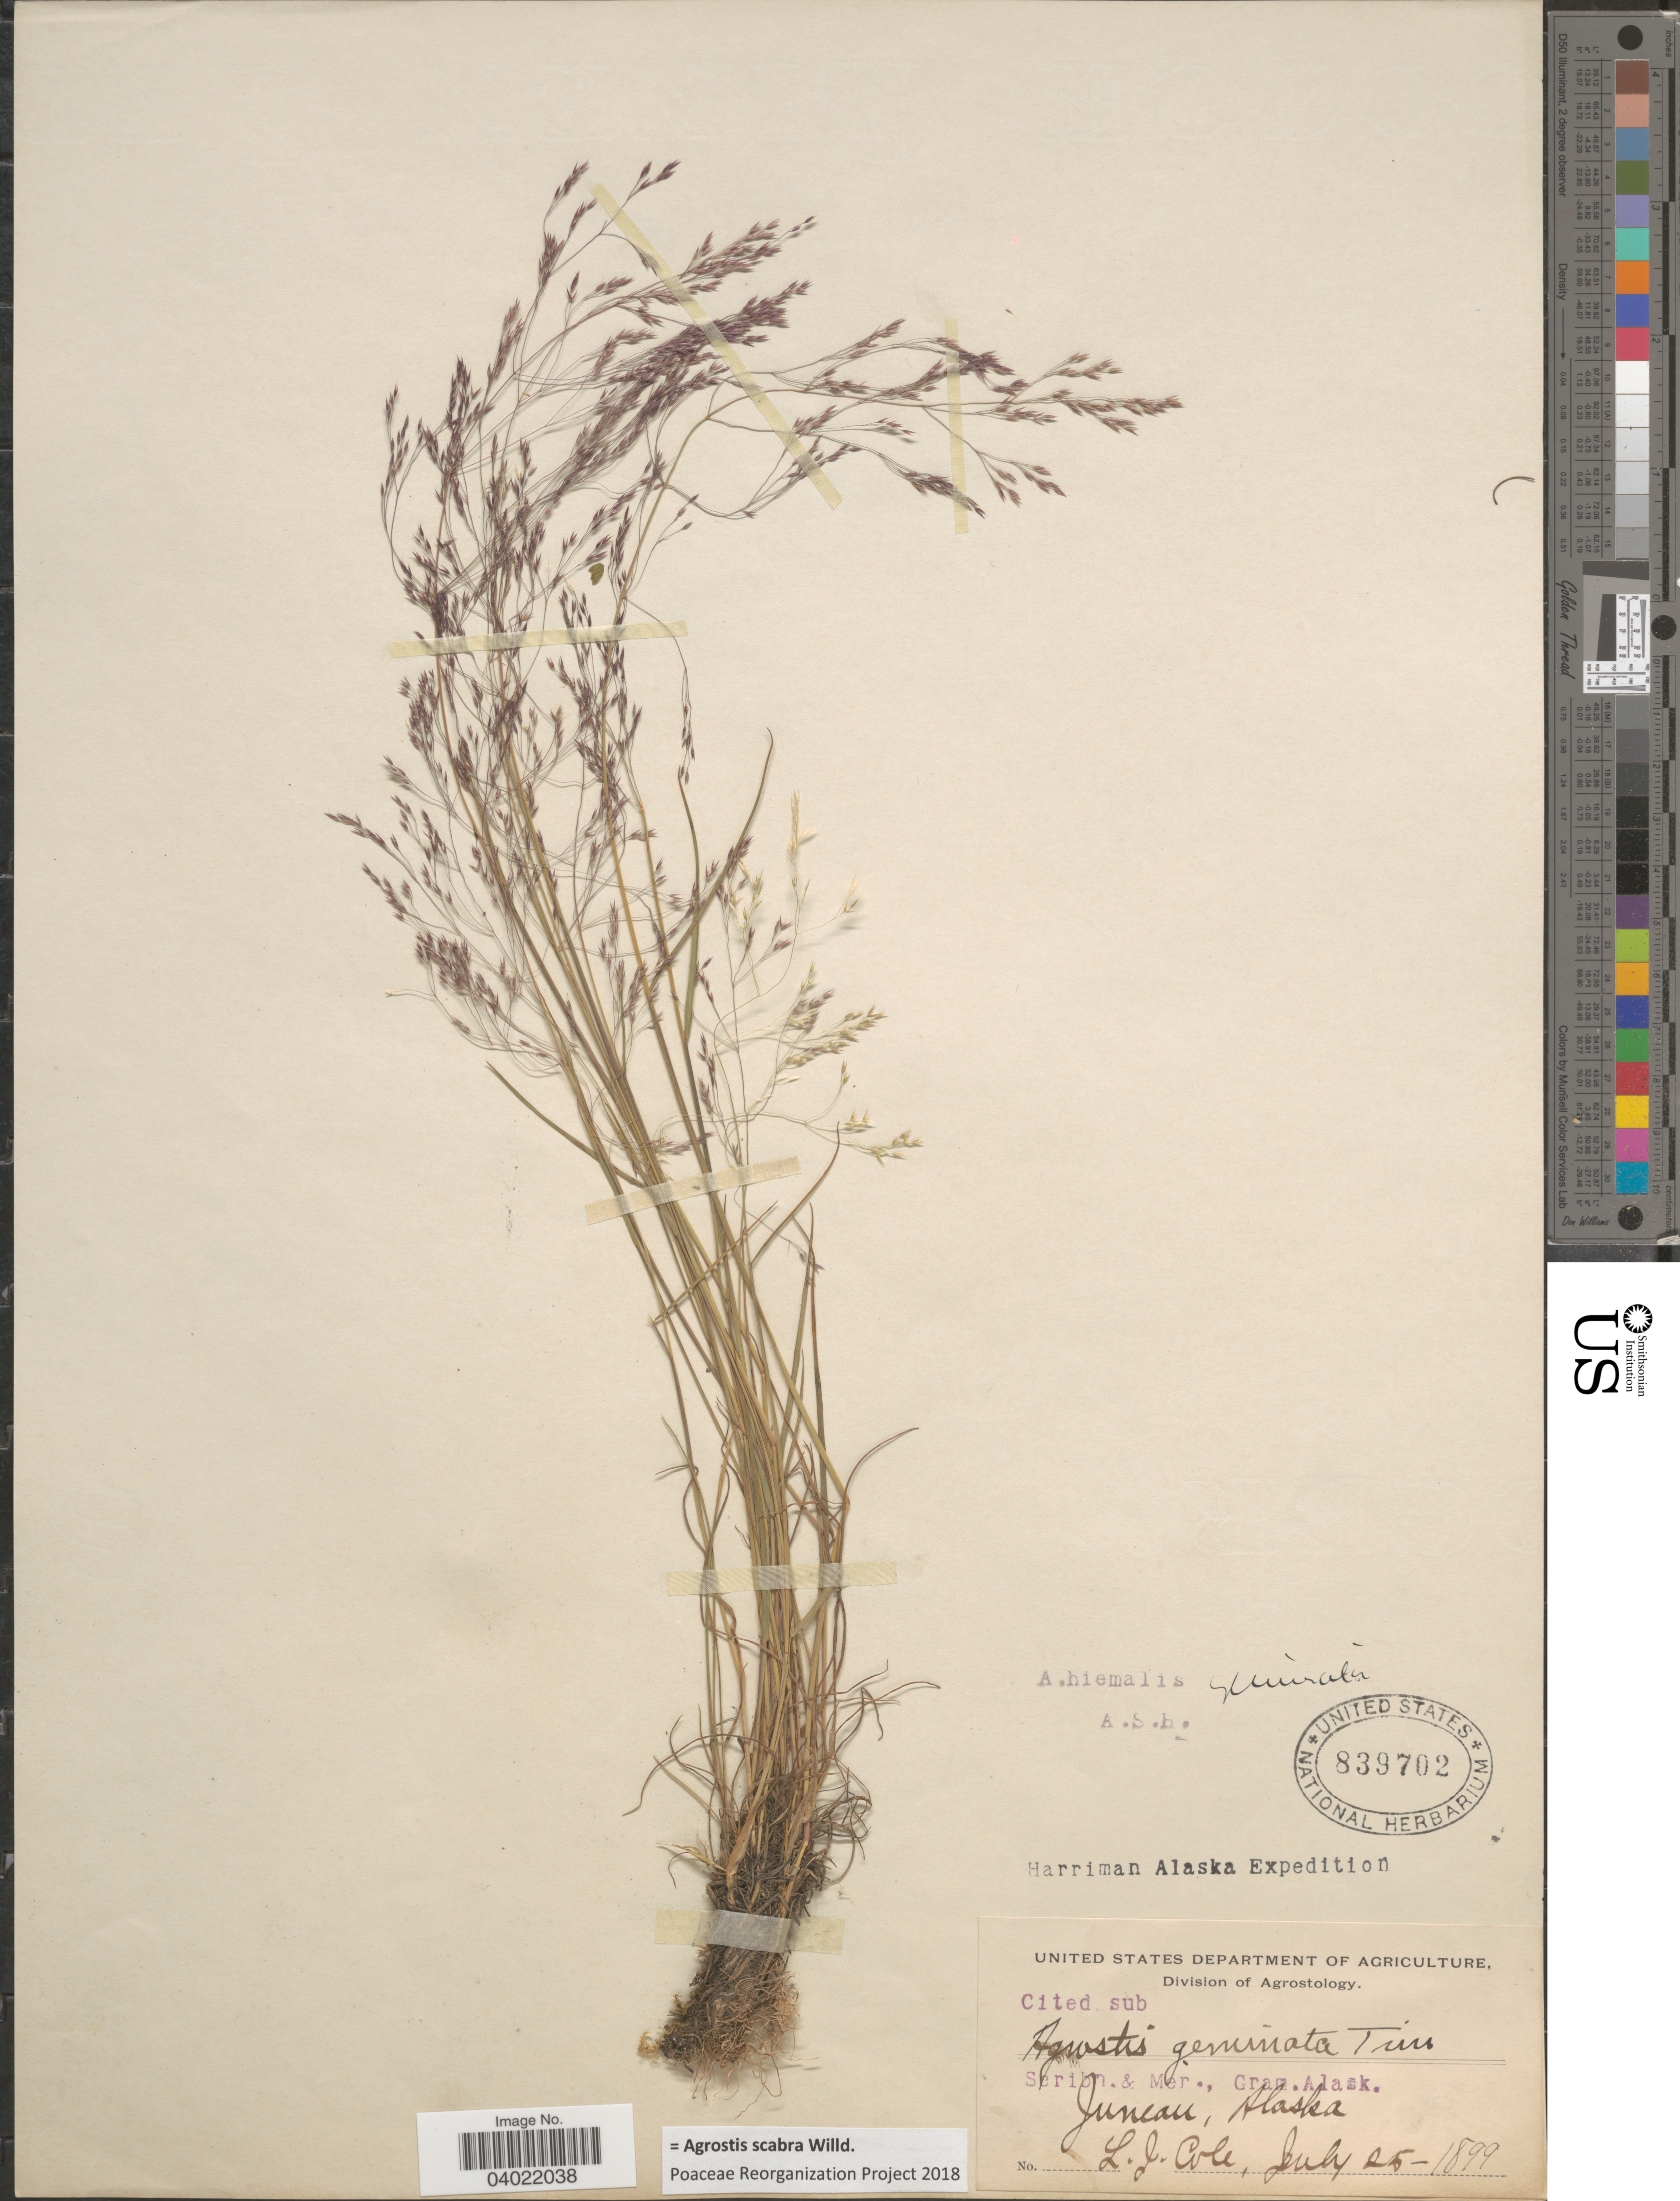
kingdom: Plantae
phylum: Tracheophyta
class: Liliopsida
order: Poales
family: Poaceae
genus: Agrostis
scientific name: Agrostis scabra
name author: Willd.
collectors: L. Cole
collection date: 1899-07-25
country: United States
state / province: Alaska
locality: Juneau.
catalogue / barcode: US 839702